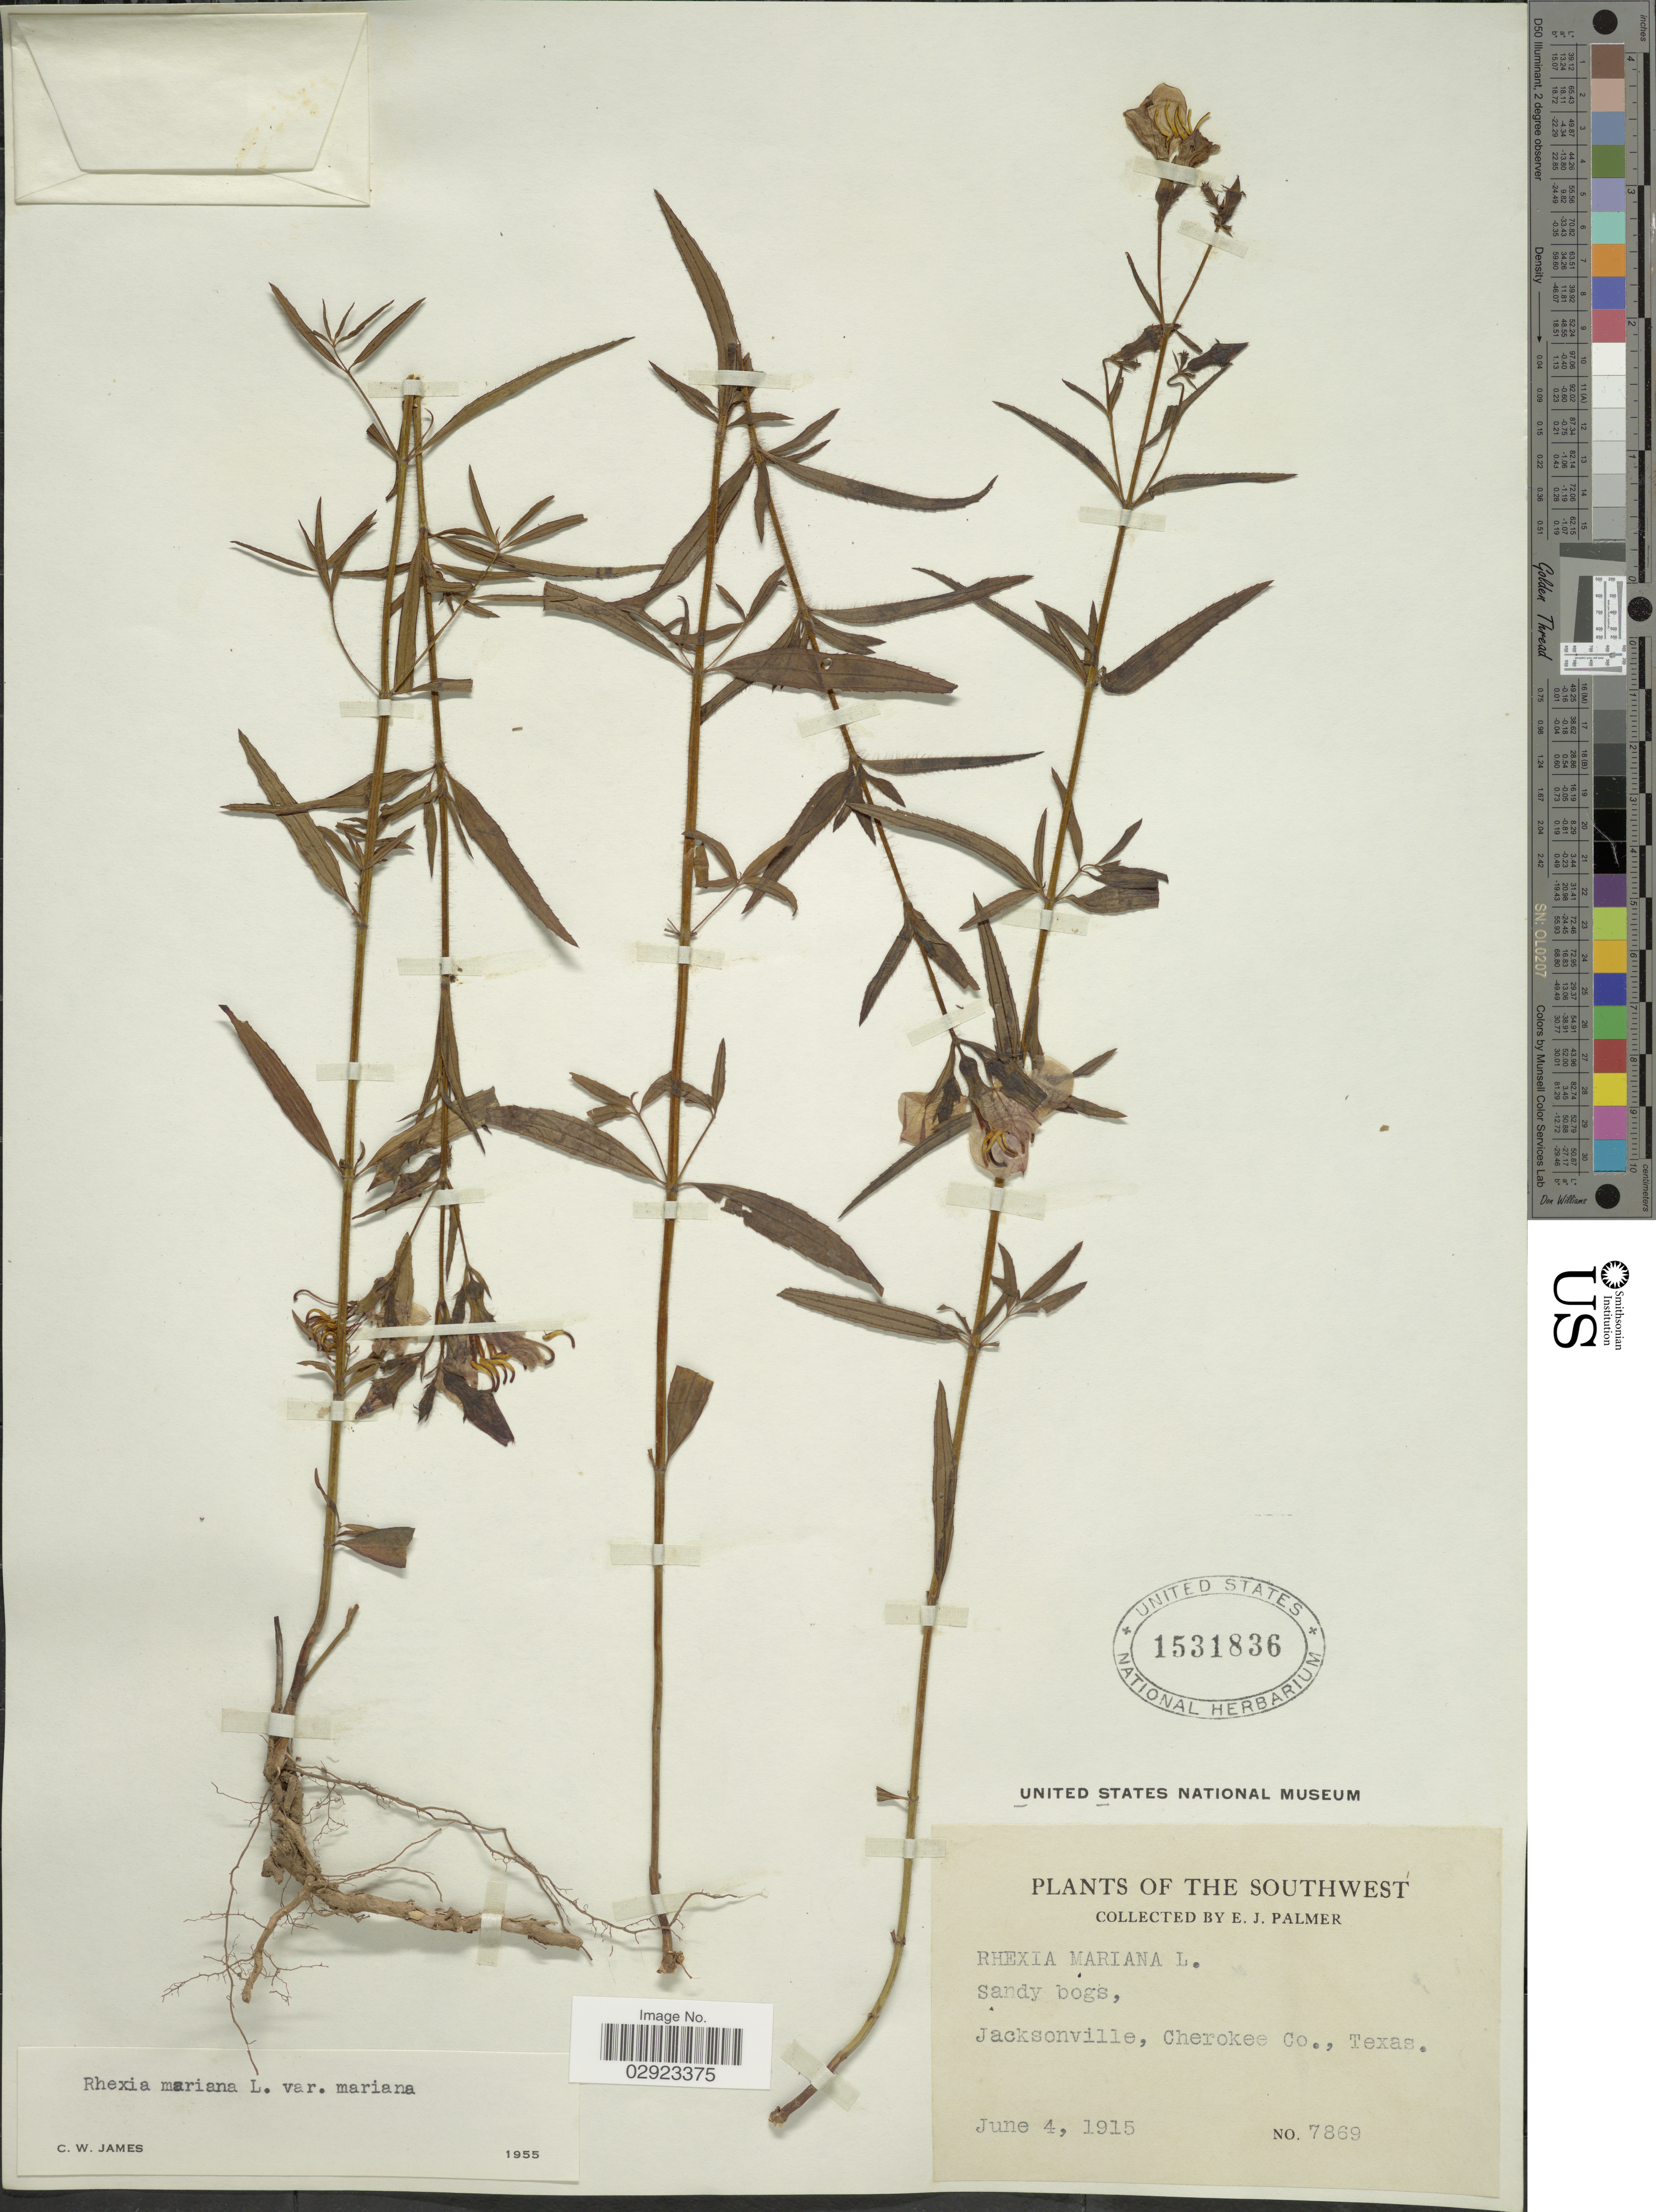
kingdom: Plantae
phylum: Tracheophyta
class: Magnoliopsida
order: Myrtales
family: Melastomataceae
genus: Rhexia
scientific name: Rhexia mariana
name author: L.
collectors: E. J. Palmer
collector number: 7869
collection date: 1915-06-04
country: United States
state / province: Texas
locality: The Southwest, Jacksonville, Cherokee Co.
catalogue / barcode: US 1531836